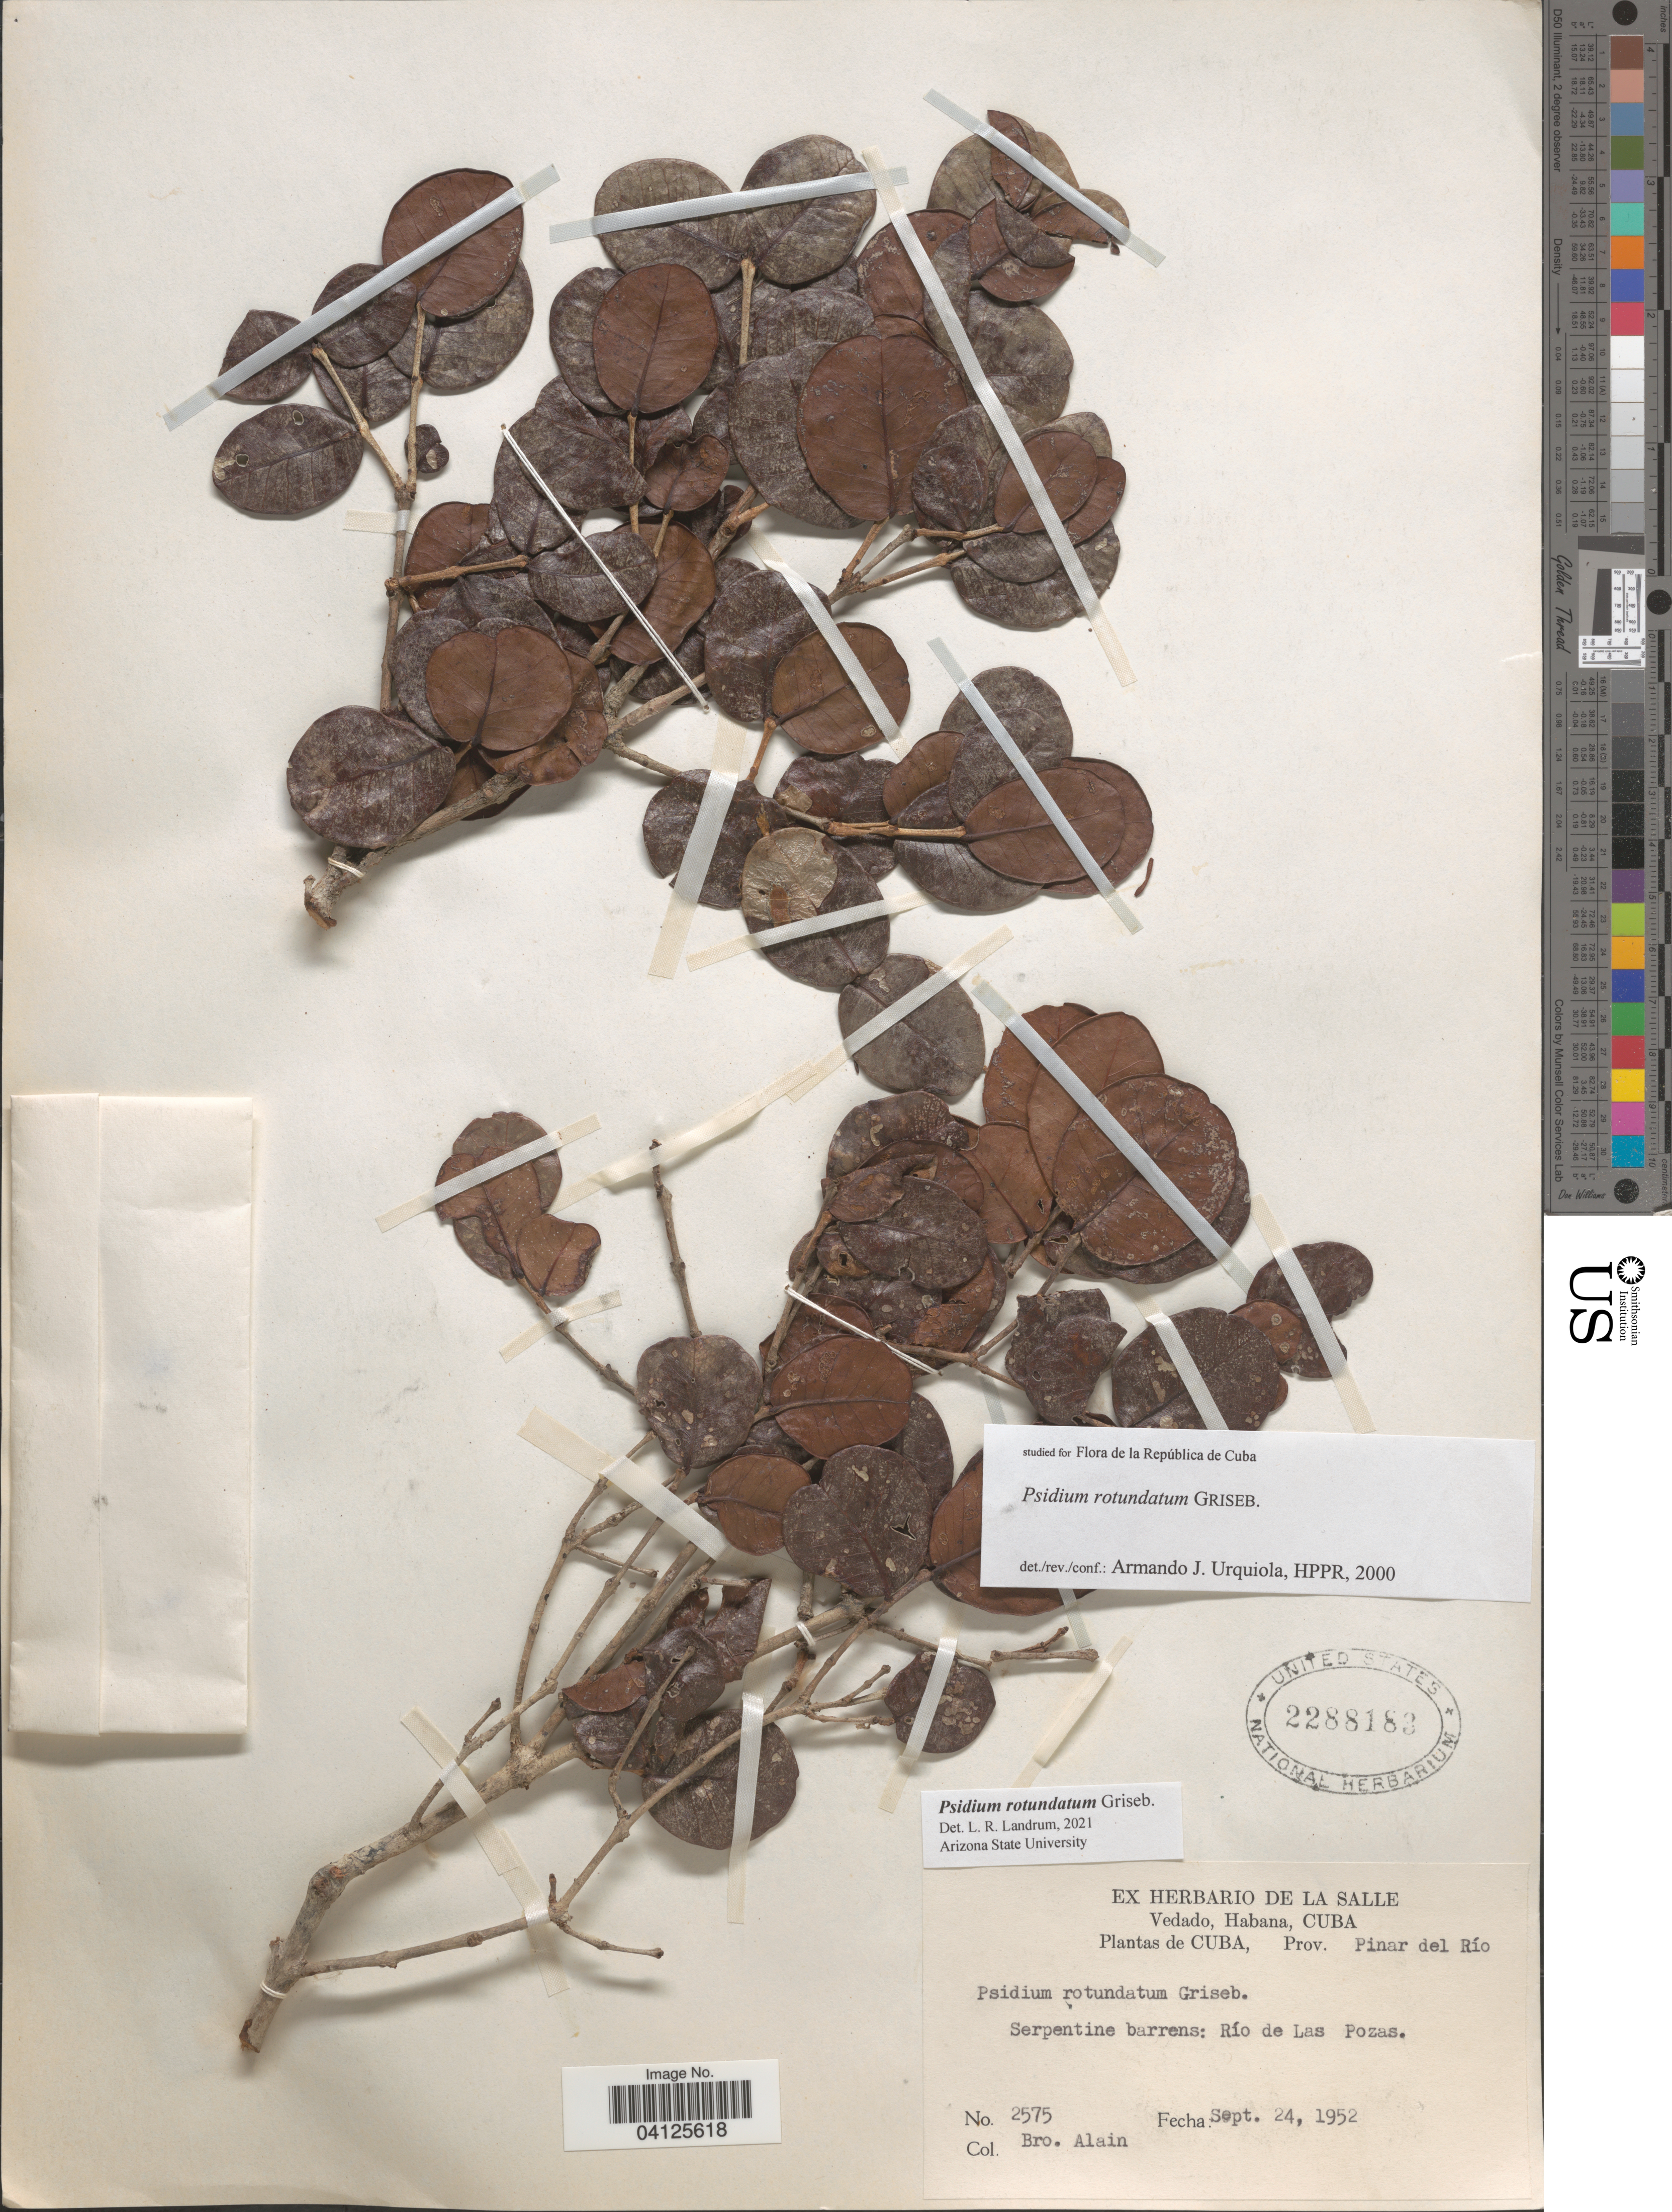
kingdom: Plantae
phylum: Tracheophyta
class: Magnoliopsida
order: Myrtales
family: Myrtaceae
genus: Psidium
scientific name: Psidium rotundatum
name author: Griseb.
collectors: A. H. Liogier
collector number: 2575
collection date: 1952-09-24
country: Cuba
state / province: Pinar del Río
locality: Río de Las Pozas.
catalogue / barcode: US 2288183